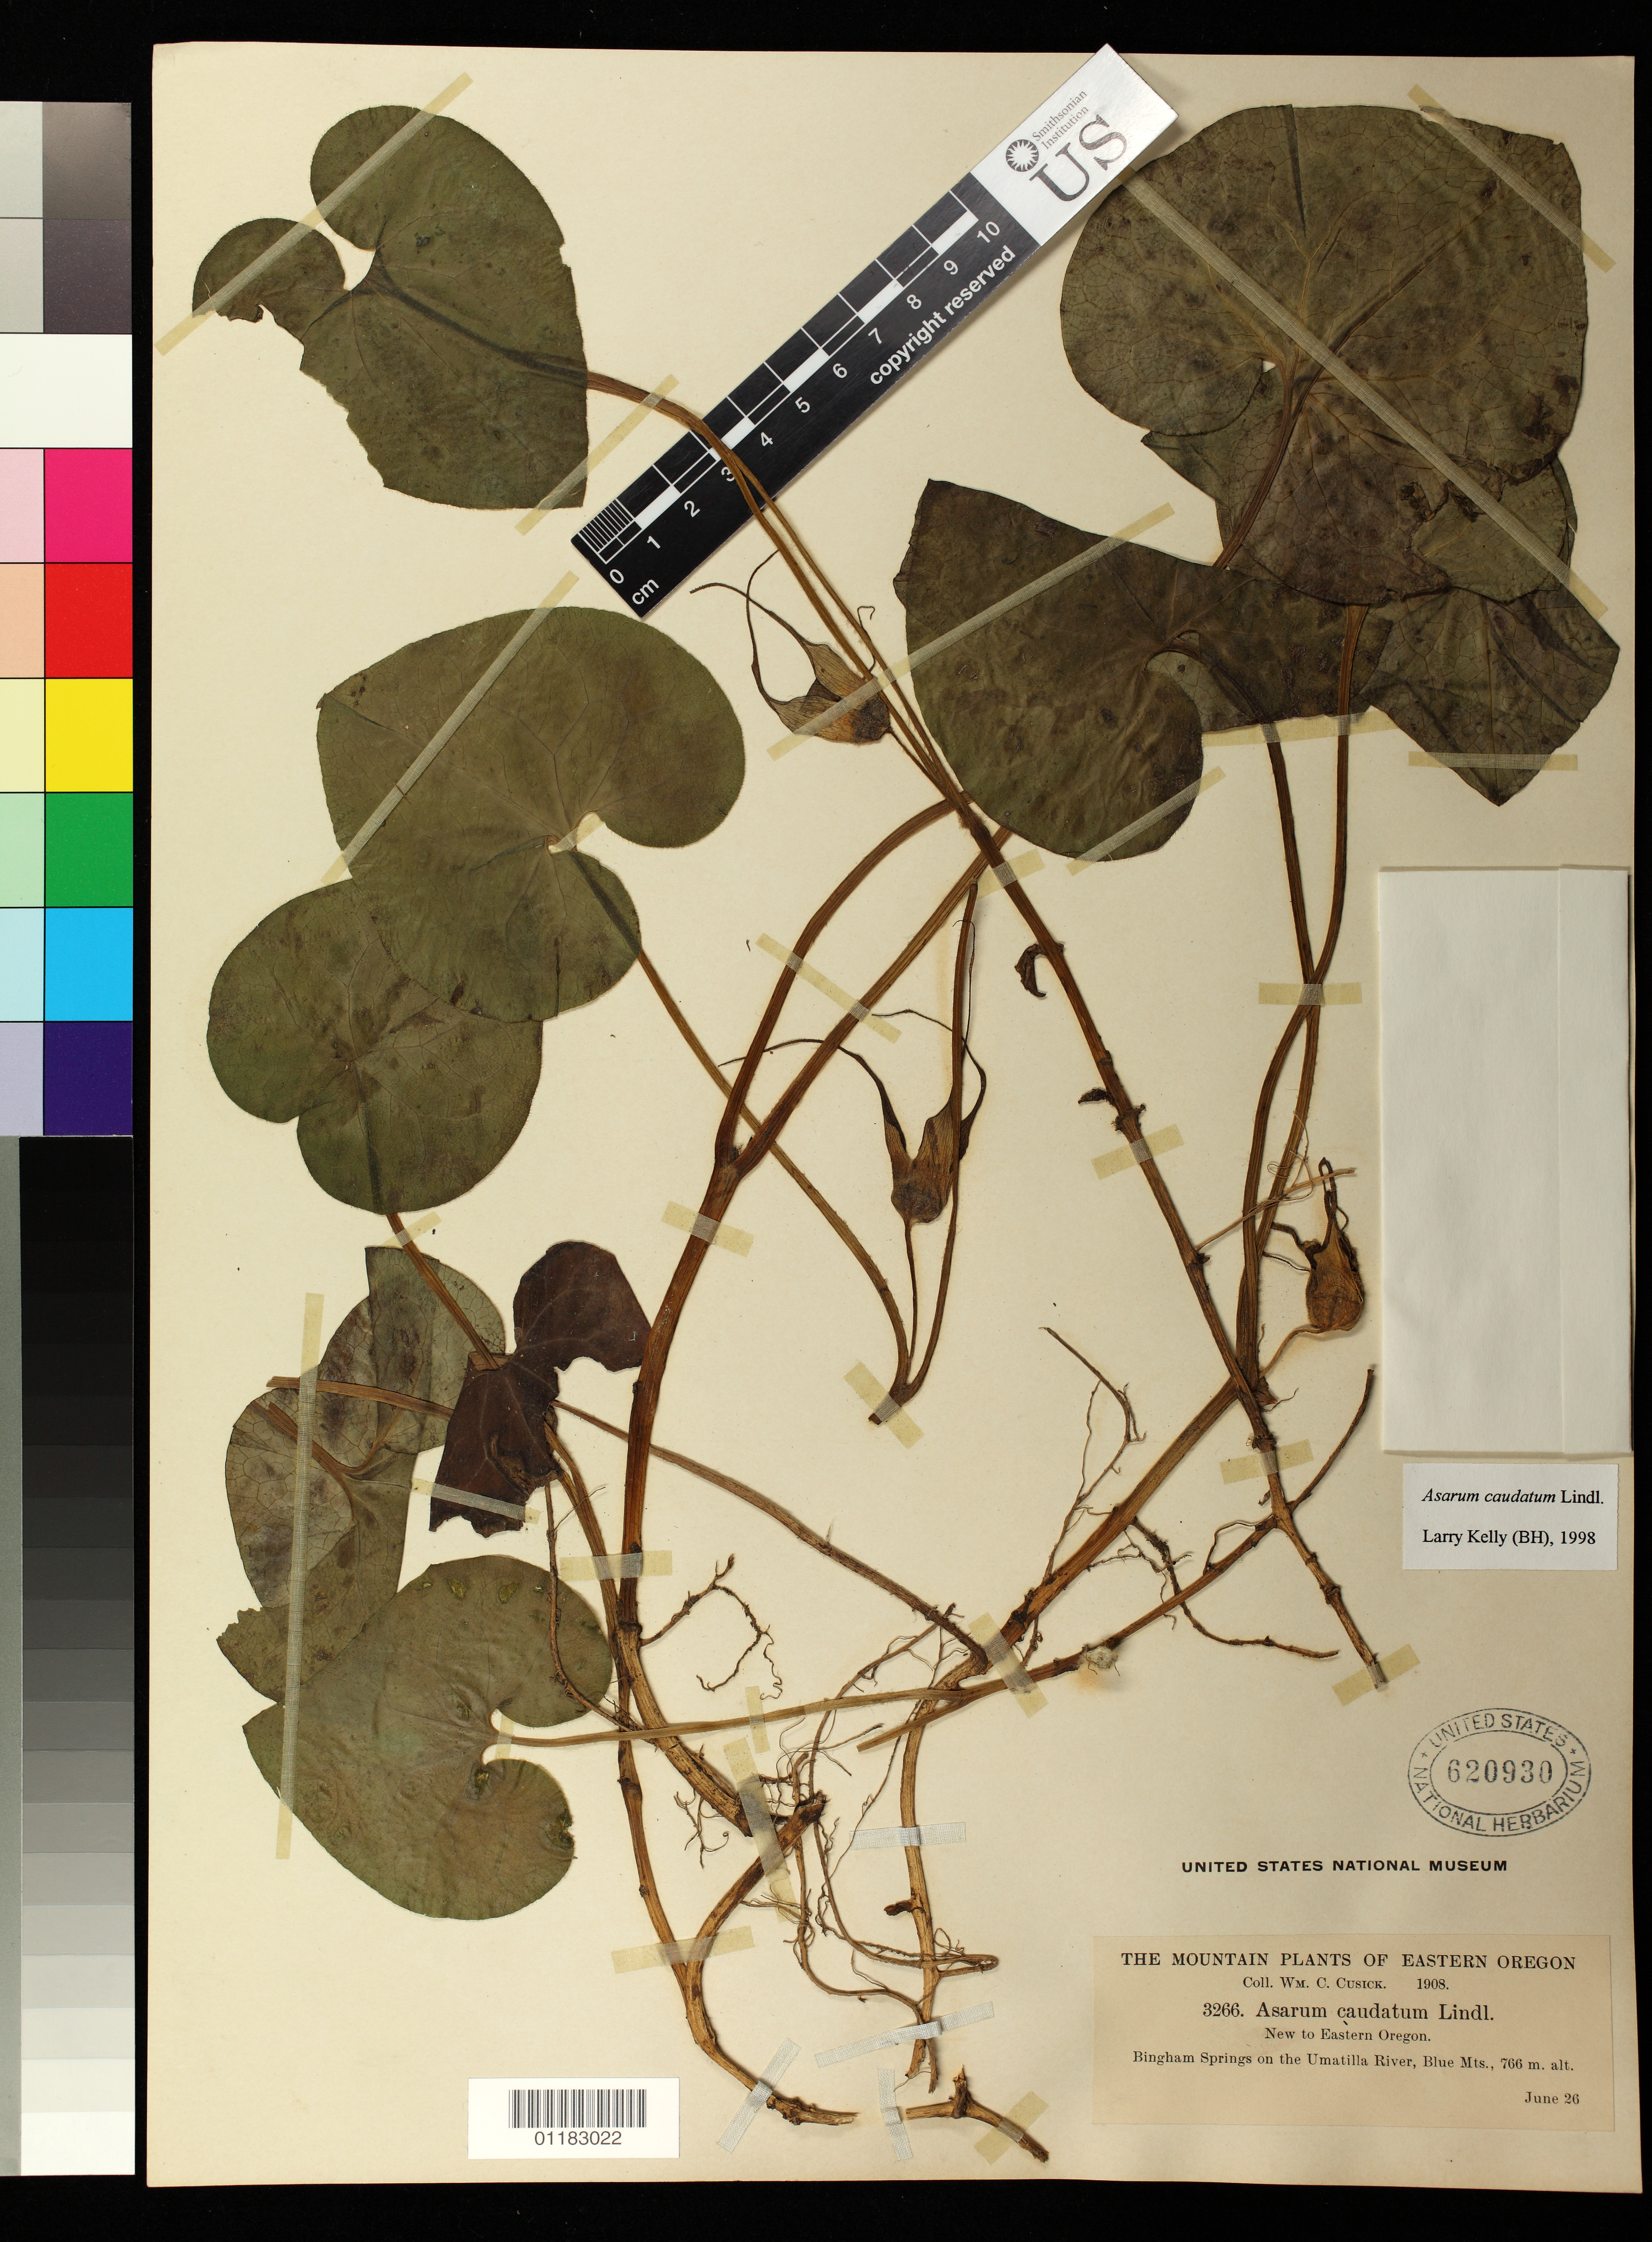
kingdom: Plantae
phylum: Tracheophyta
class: Magnoliopsida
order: Piperales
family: Aristolochiaceae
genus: Asarum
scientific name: Asarum caudatum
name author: Lindl.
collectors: W. C. Cusick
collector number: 3266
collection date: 1908-06-26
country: United States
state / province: Oregon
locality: Eastern Oregon, Bingham Springs on the Umatilla River, Blue Mts.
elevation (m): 766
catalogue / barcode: US 620930